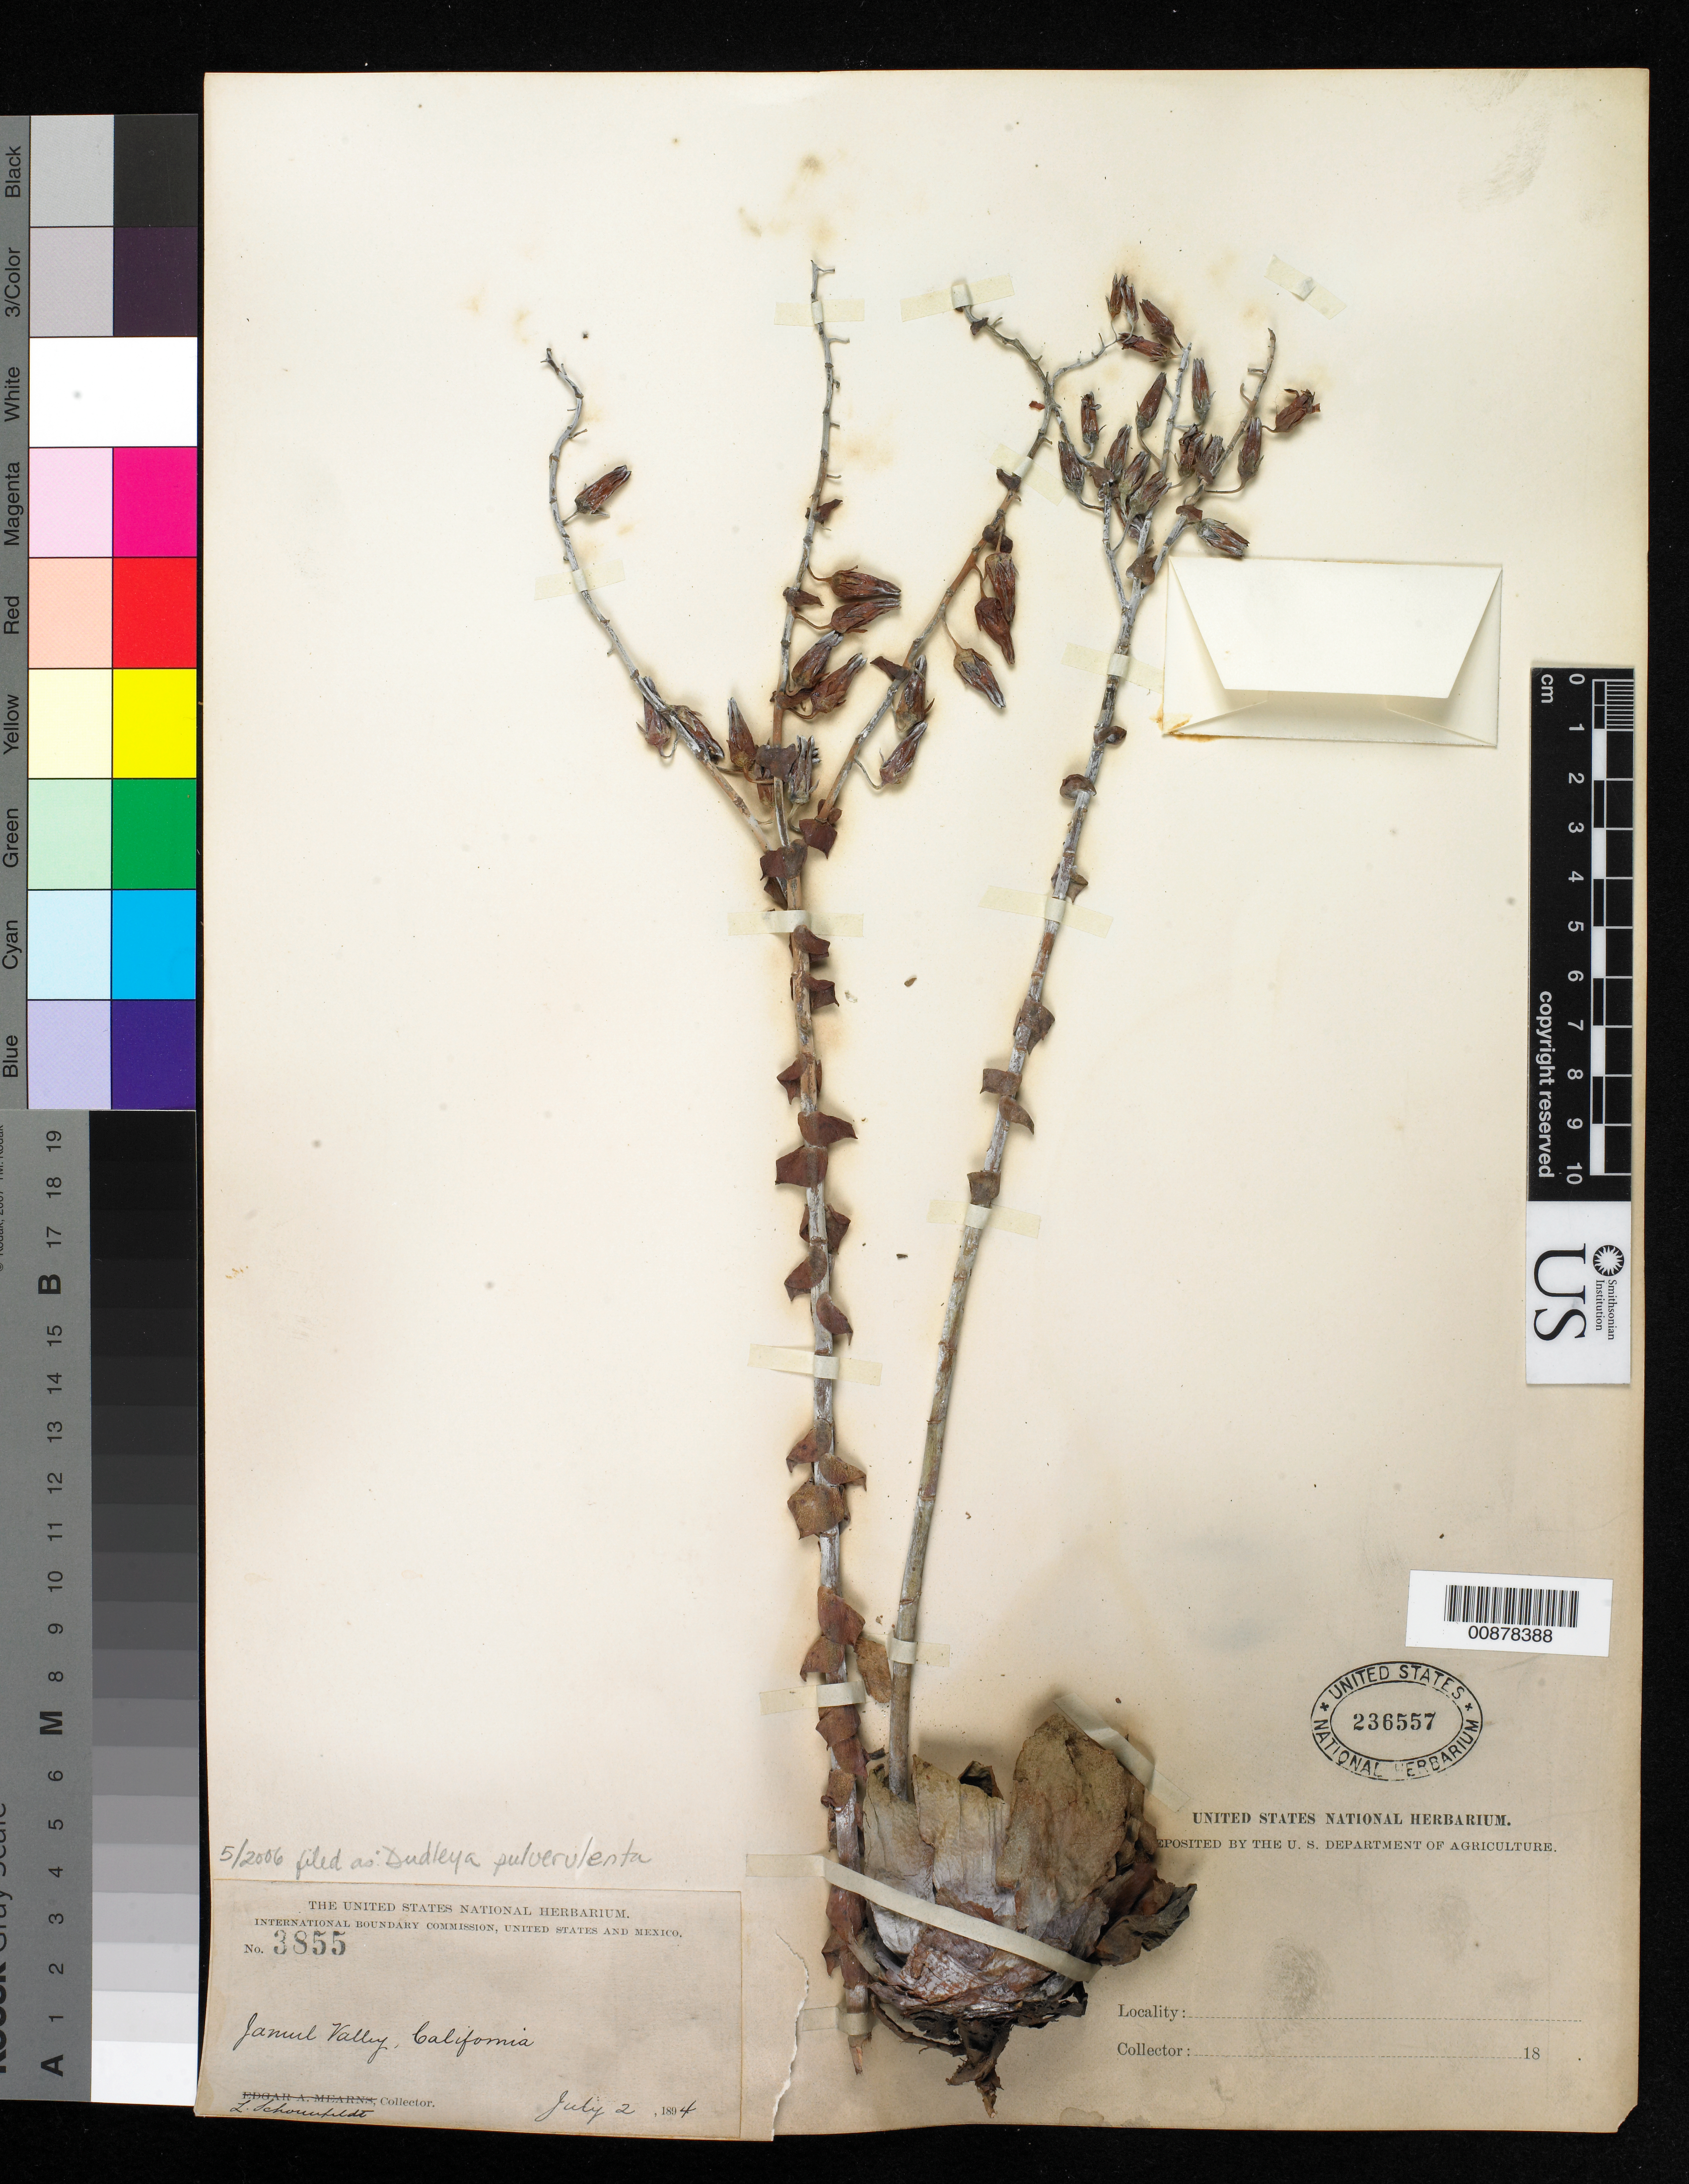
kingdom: Plantae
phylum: Tracheophyta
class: Magnoliopsida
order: Saxifragales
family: Crassulaceae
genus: Dudleya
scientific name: Dudleya pulverulenta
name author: (Nutt.) Britton & Rose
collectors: L. Schoenfeldt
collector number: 3855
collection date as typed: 02 Jul 1894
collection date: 1894-07-02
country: United States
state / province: California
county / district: San Diego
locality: Jamul Valley, California.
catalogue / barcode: US 236557